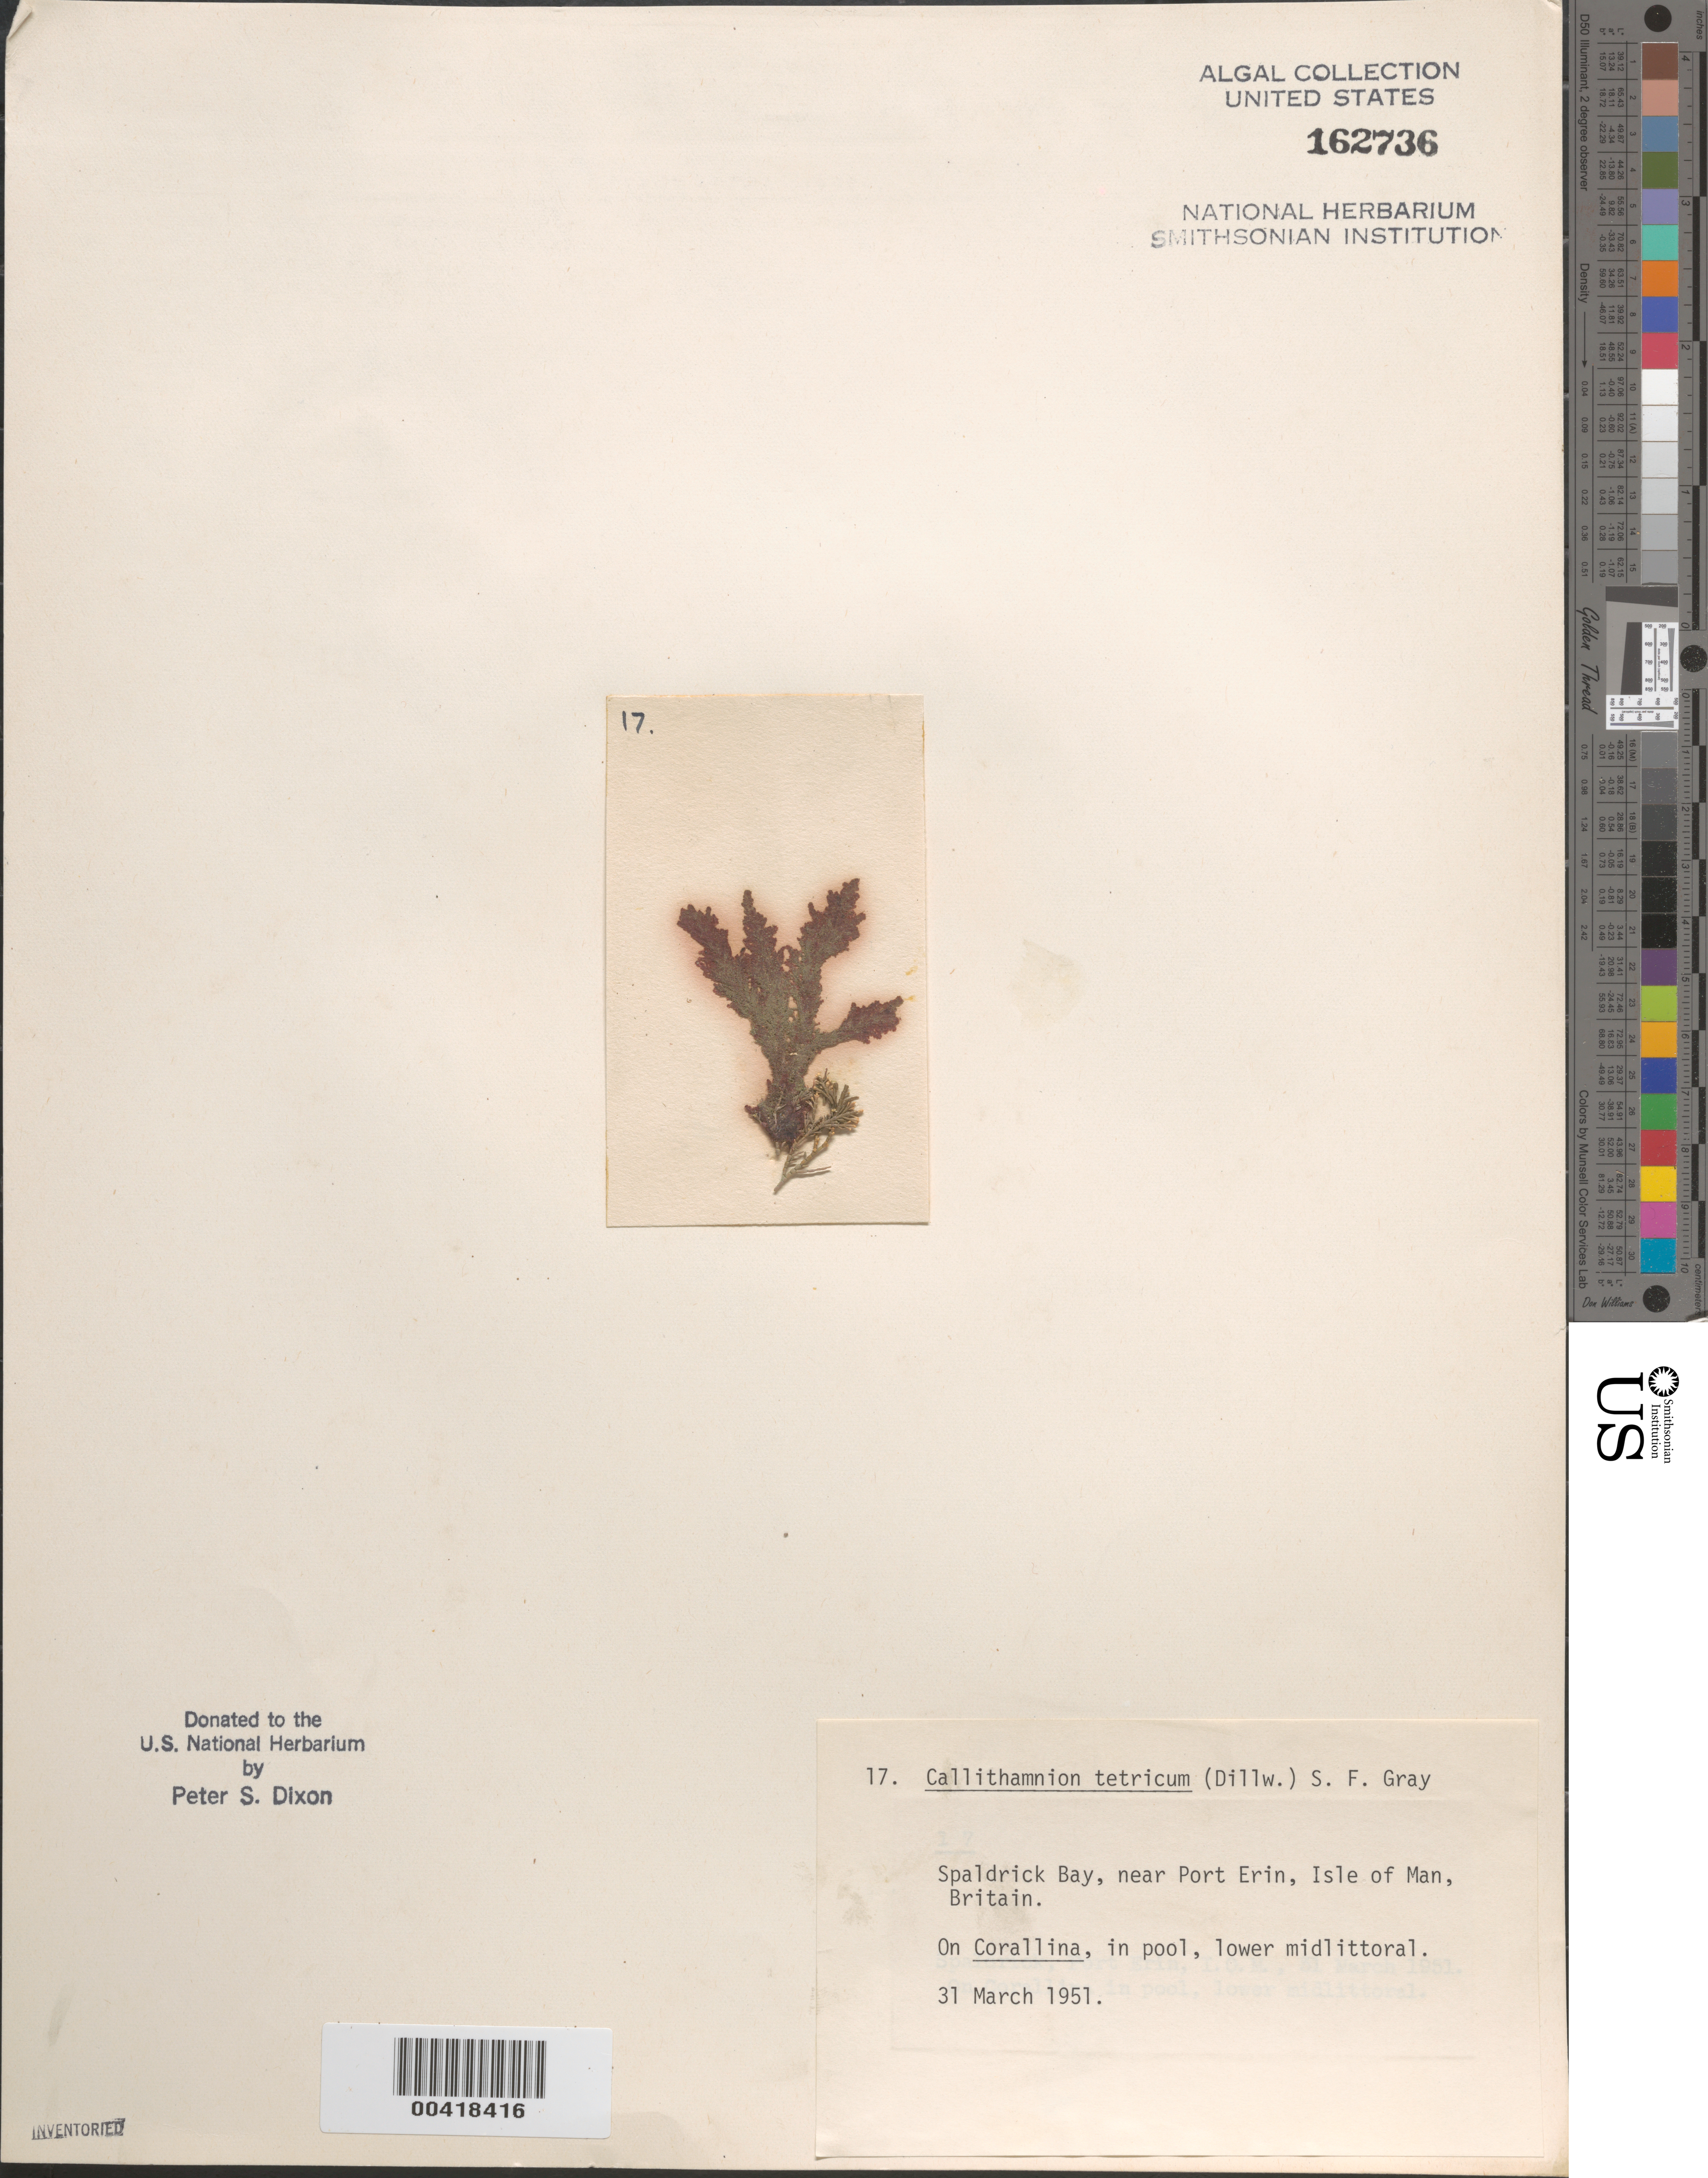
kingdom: Plantae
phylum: Rhodophyta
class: Florideophyceae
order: Ceramiales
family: Callithamniaceae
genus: Callithamnion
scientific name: Callithamnion tetricum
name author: (Dillwyn) S.F. Gray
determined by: Dixon, P. S.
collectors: P. S. Dixon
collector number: PSD 17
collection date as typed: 31 Mar 1951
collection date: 1951-03-31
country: United Kingdom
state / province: England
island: Isle of Man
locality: Spaldrick Bay, near Port Erin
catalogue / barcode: US 162736